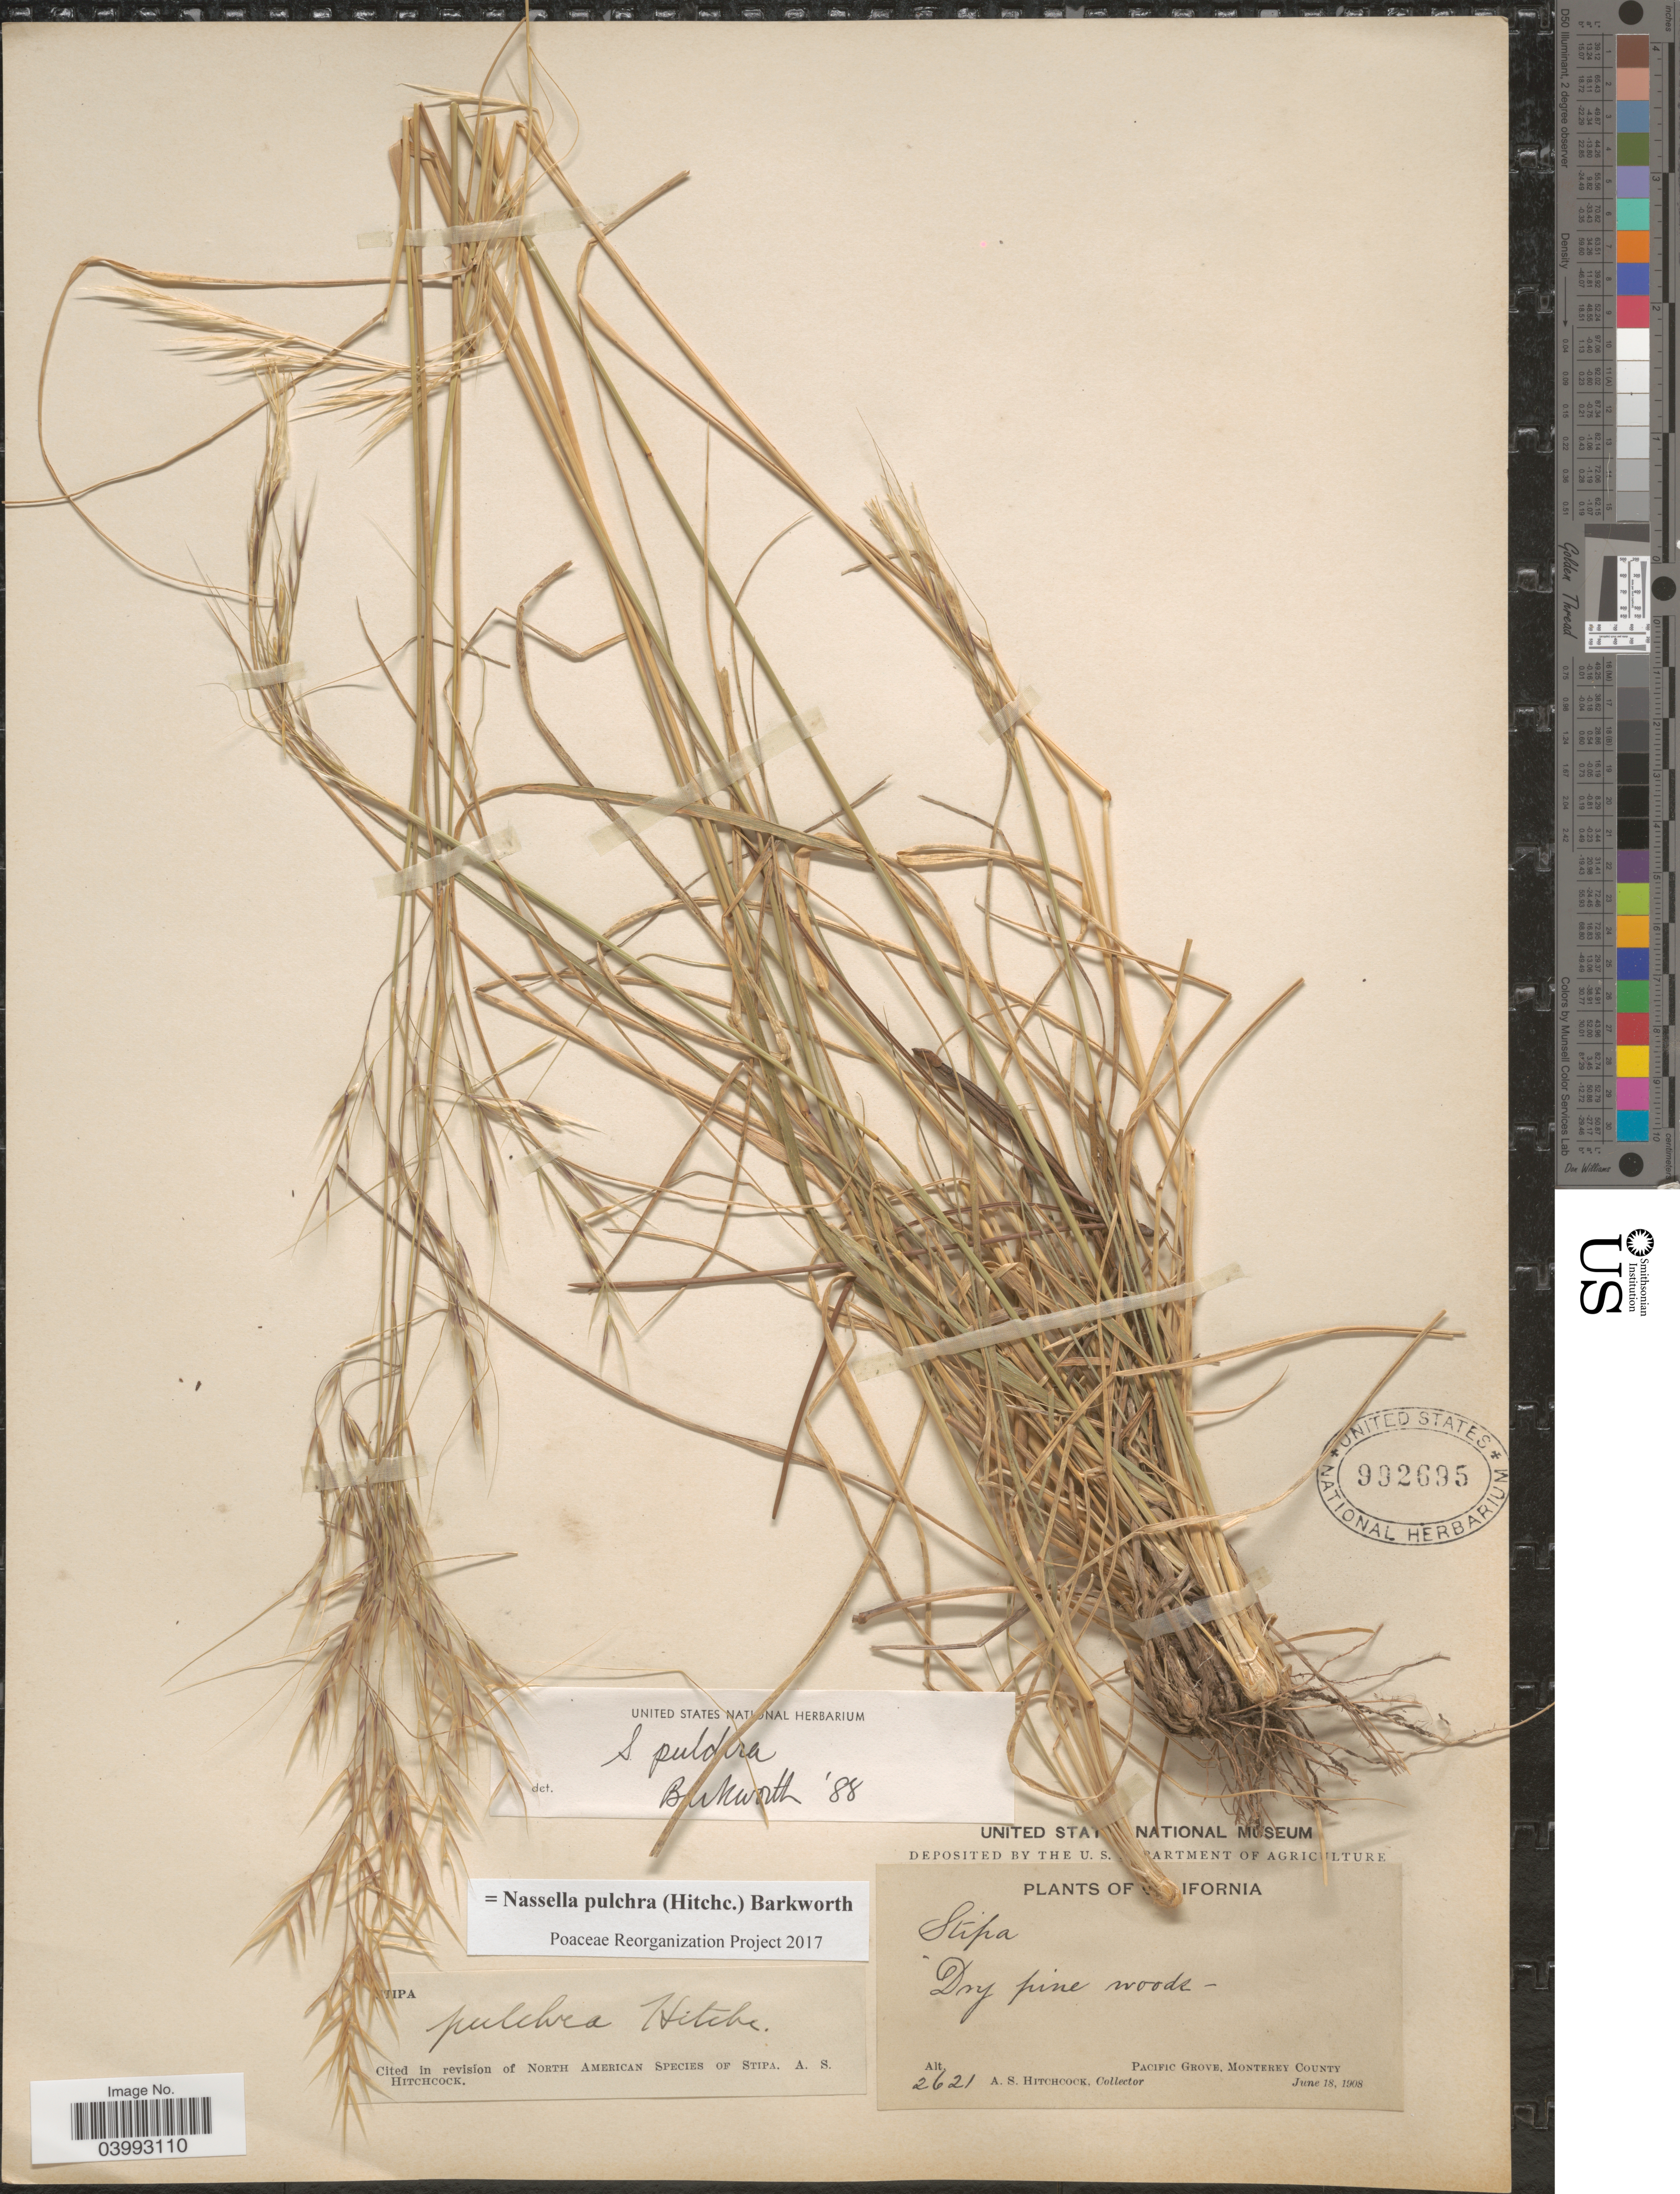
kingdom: Plantae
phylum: Tracheophyta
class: Liliopsida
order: Poales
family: Poaceae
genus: Nassella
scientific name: Nassella pulchra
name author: (Hitchc.) Barkworth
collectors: A. S. Hitchcock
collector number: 2621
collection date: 1908-06-18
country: United States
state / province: California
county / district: Monterey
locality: Pacific Grove, Monterey County.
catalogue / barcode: US 992695